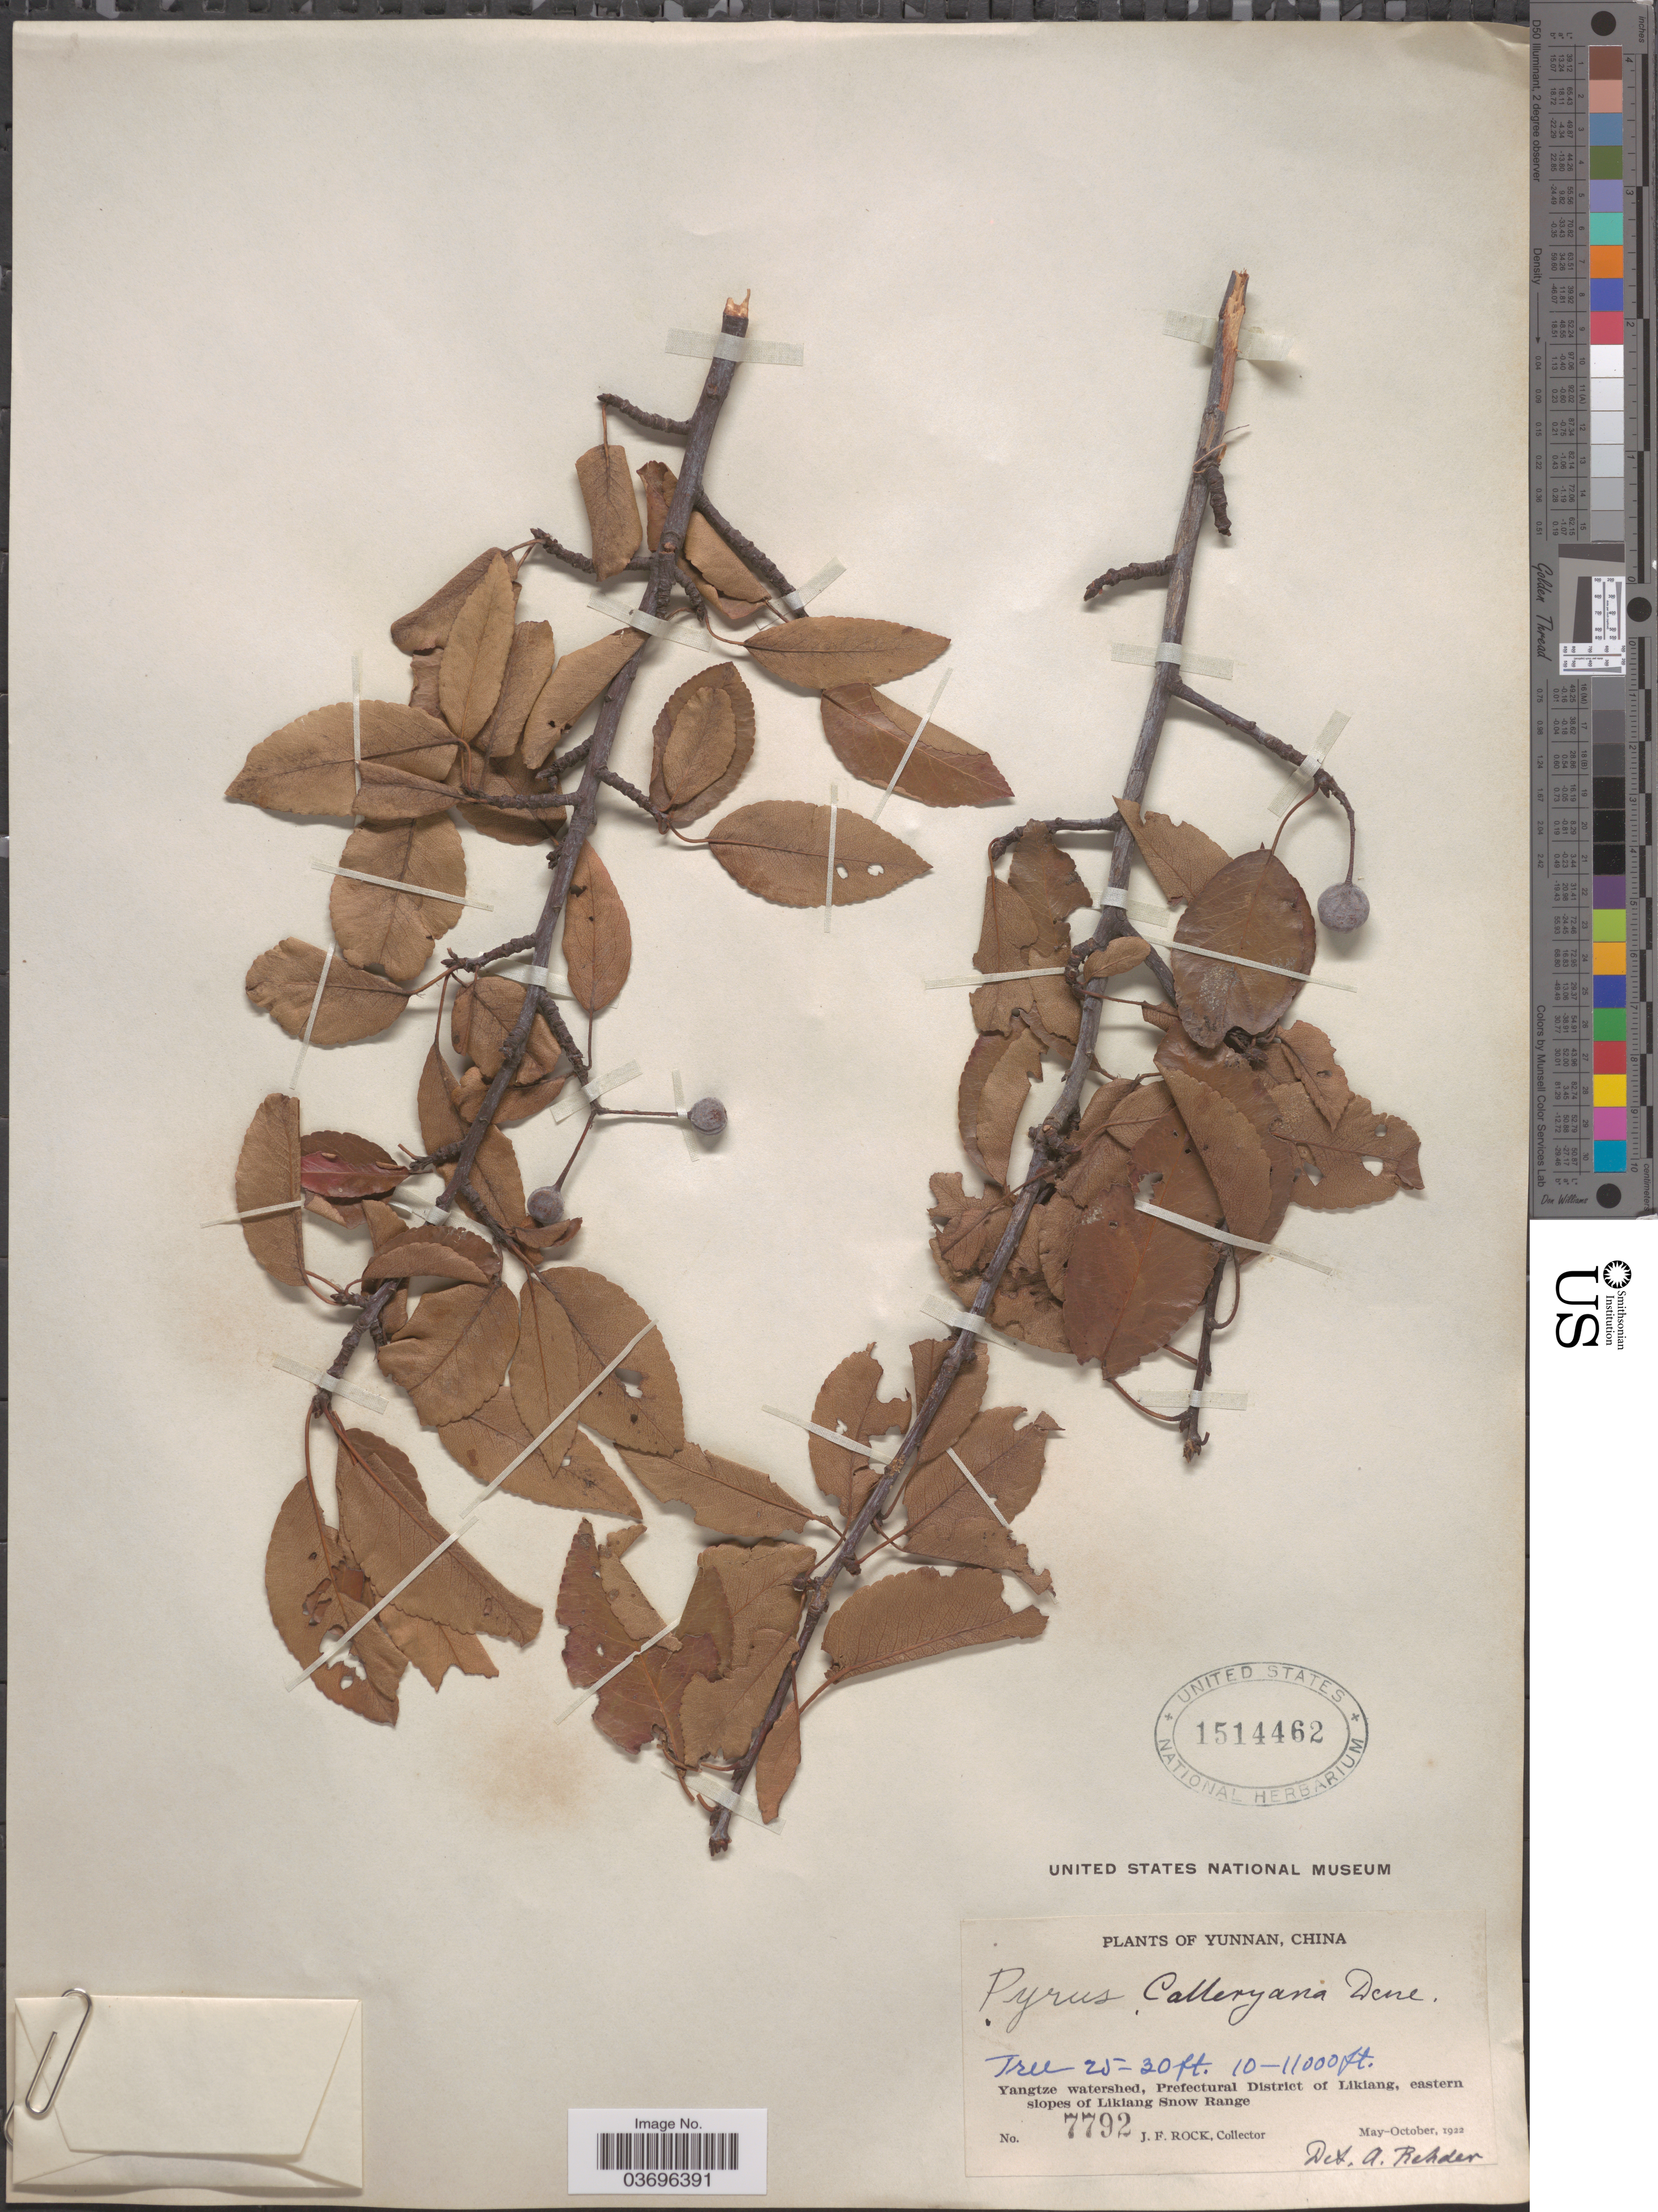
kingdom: Plantae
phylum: Tracheophyta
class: Magnoliopsida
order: Rosales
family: Rosaceae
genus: Pyrus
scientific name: Pyrus calleryana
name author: Decne.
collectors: J. Rock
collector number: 7792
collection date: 1922-05/1922-10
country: China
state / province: Yunnan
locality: Yangtze watershed, Prefectural District of Likiang, eastern slopes of Likiang Snow Range.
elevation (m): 3048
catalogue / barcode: US 1514462